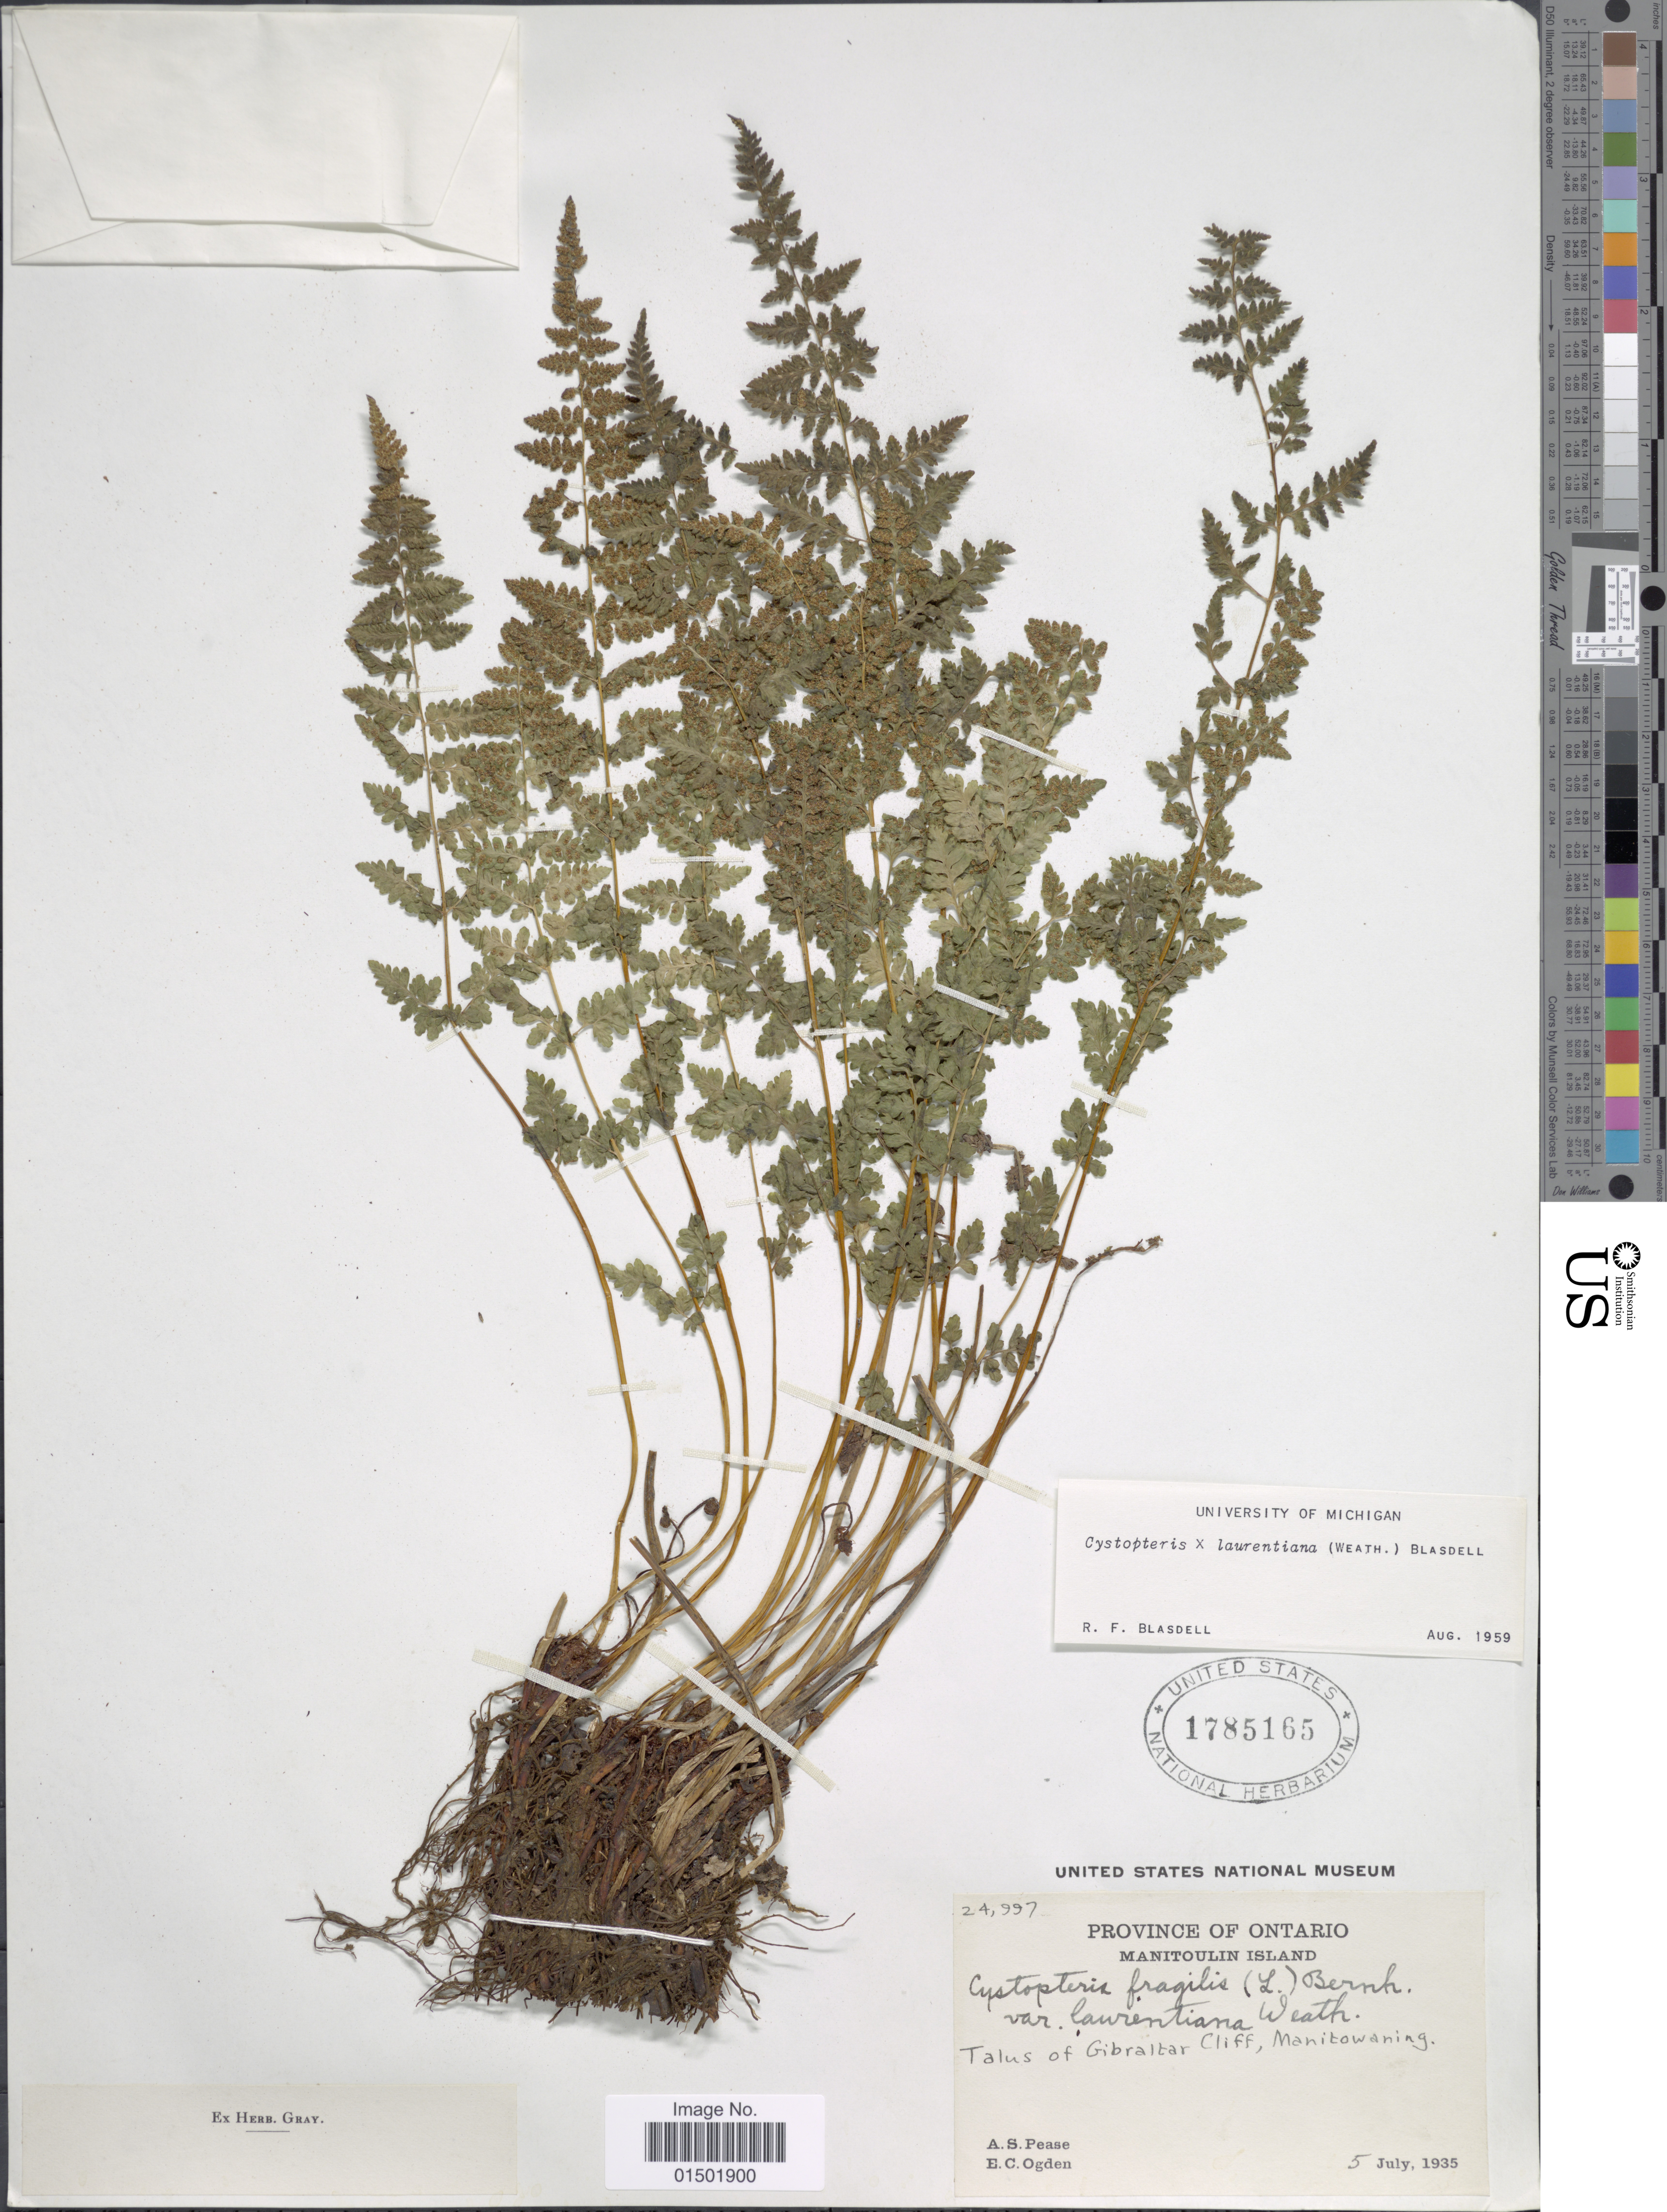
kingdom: Plantae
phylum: Tracheophyta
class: Polypodiopsida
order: Polypodiales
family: Cystopteridaceae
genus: Cystopteris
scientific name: Cystopteris laurentiana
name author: (Weath.) Blasdell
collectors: A. S. Pease & E. Ogden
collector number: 24997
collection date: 1935-07-05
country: Canada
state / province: Ontario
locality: Manitoulin Island. Talus of Gibraltar Cliff, Manitowaning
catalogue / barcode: US 1785165